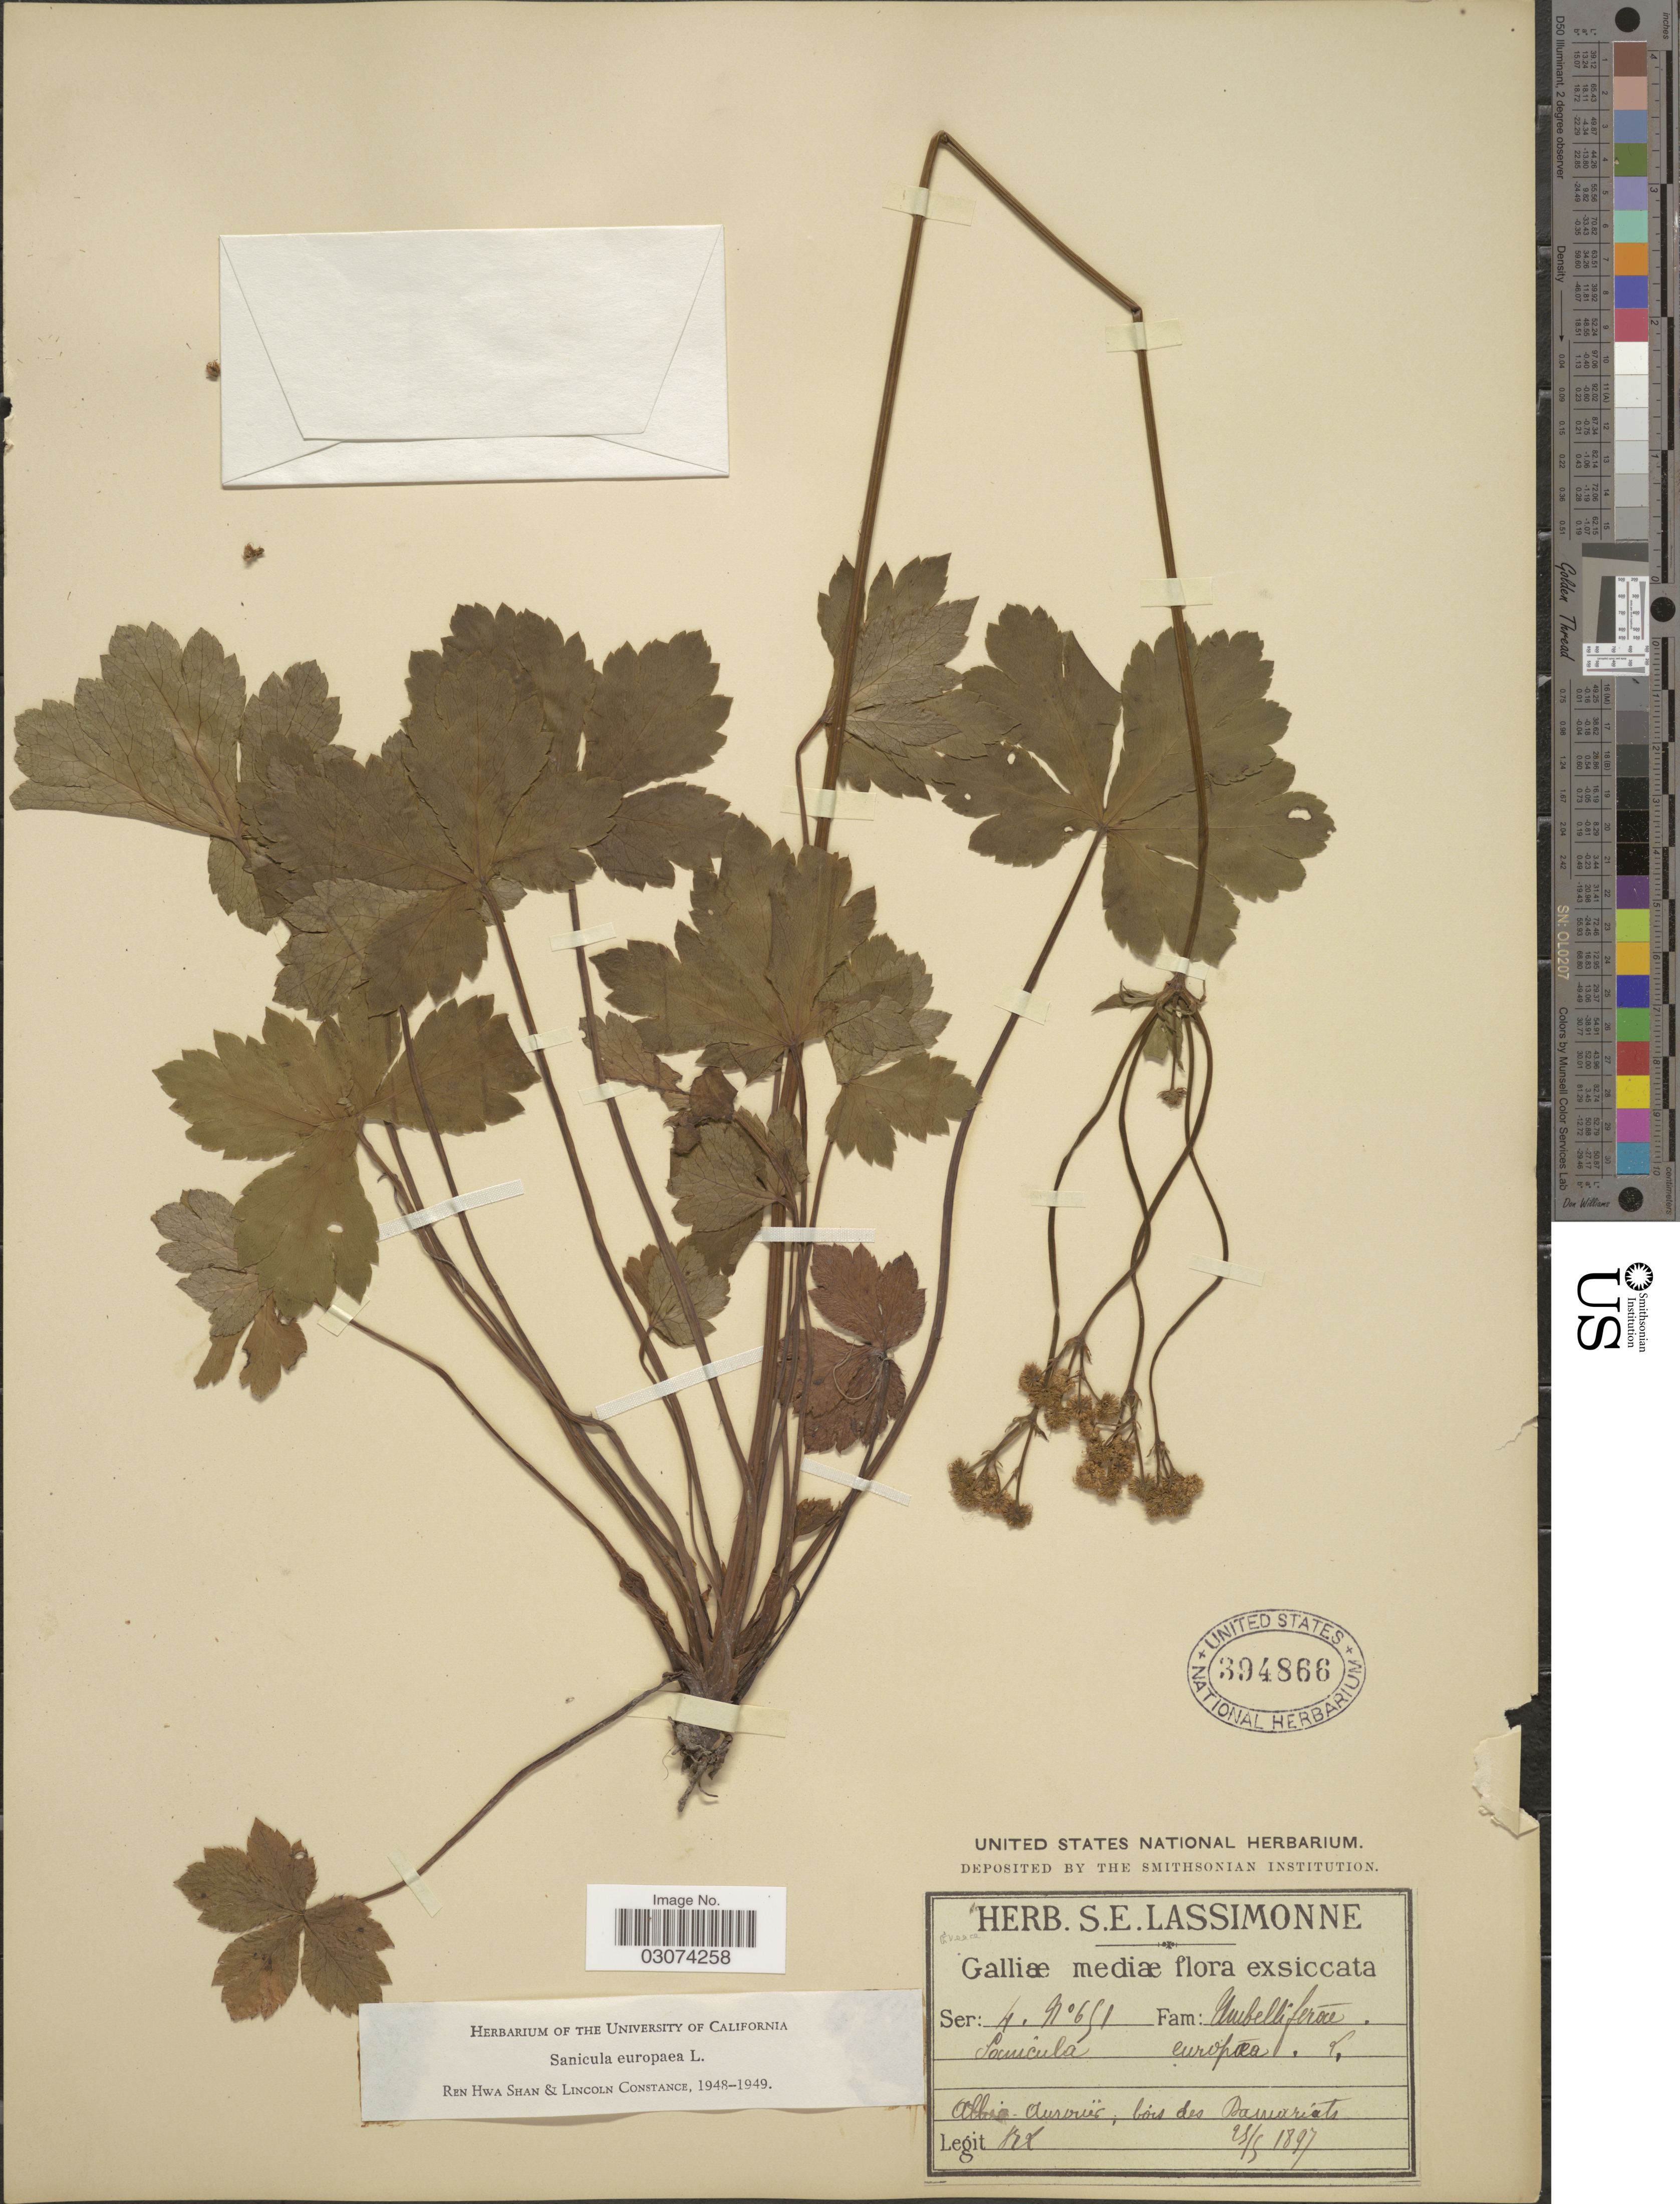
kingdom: Plantae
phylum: Tracheophyta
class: Magnoliopsida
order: Apiales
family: Apiaceae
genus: Sanicula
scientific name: Sanicula europaea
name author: L.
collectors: S. Lassimonne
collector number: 651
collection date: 1897-05-25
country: France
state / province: Auvergne-Rhône-Alpes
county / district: Allier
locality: Galliæ mediæ [Central France]. Allier-Aurouër, bois des Damariats [woods of Damariats].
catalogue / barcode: US 394866